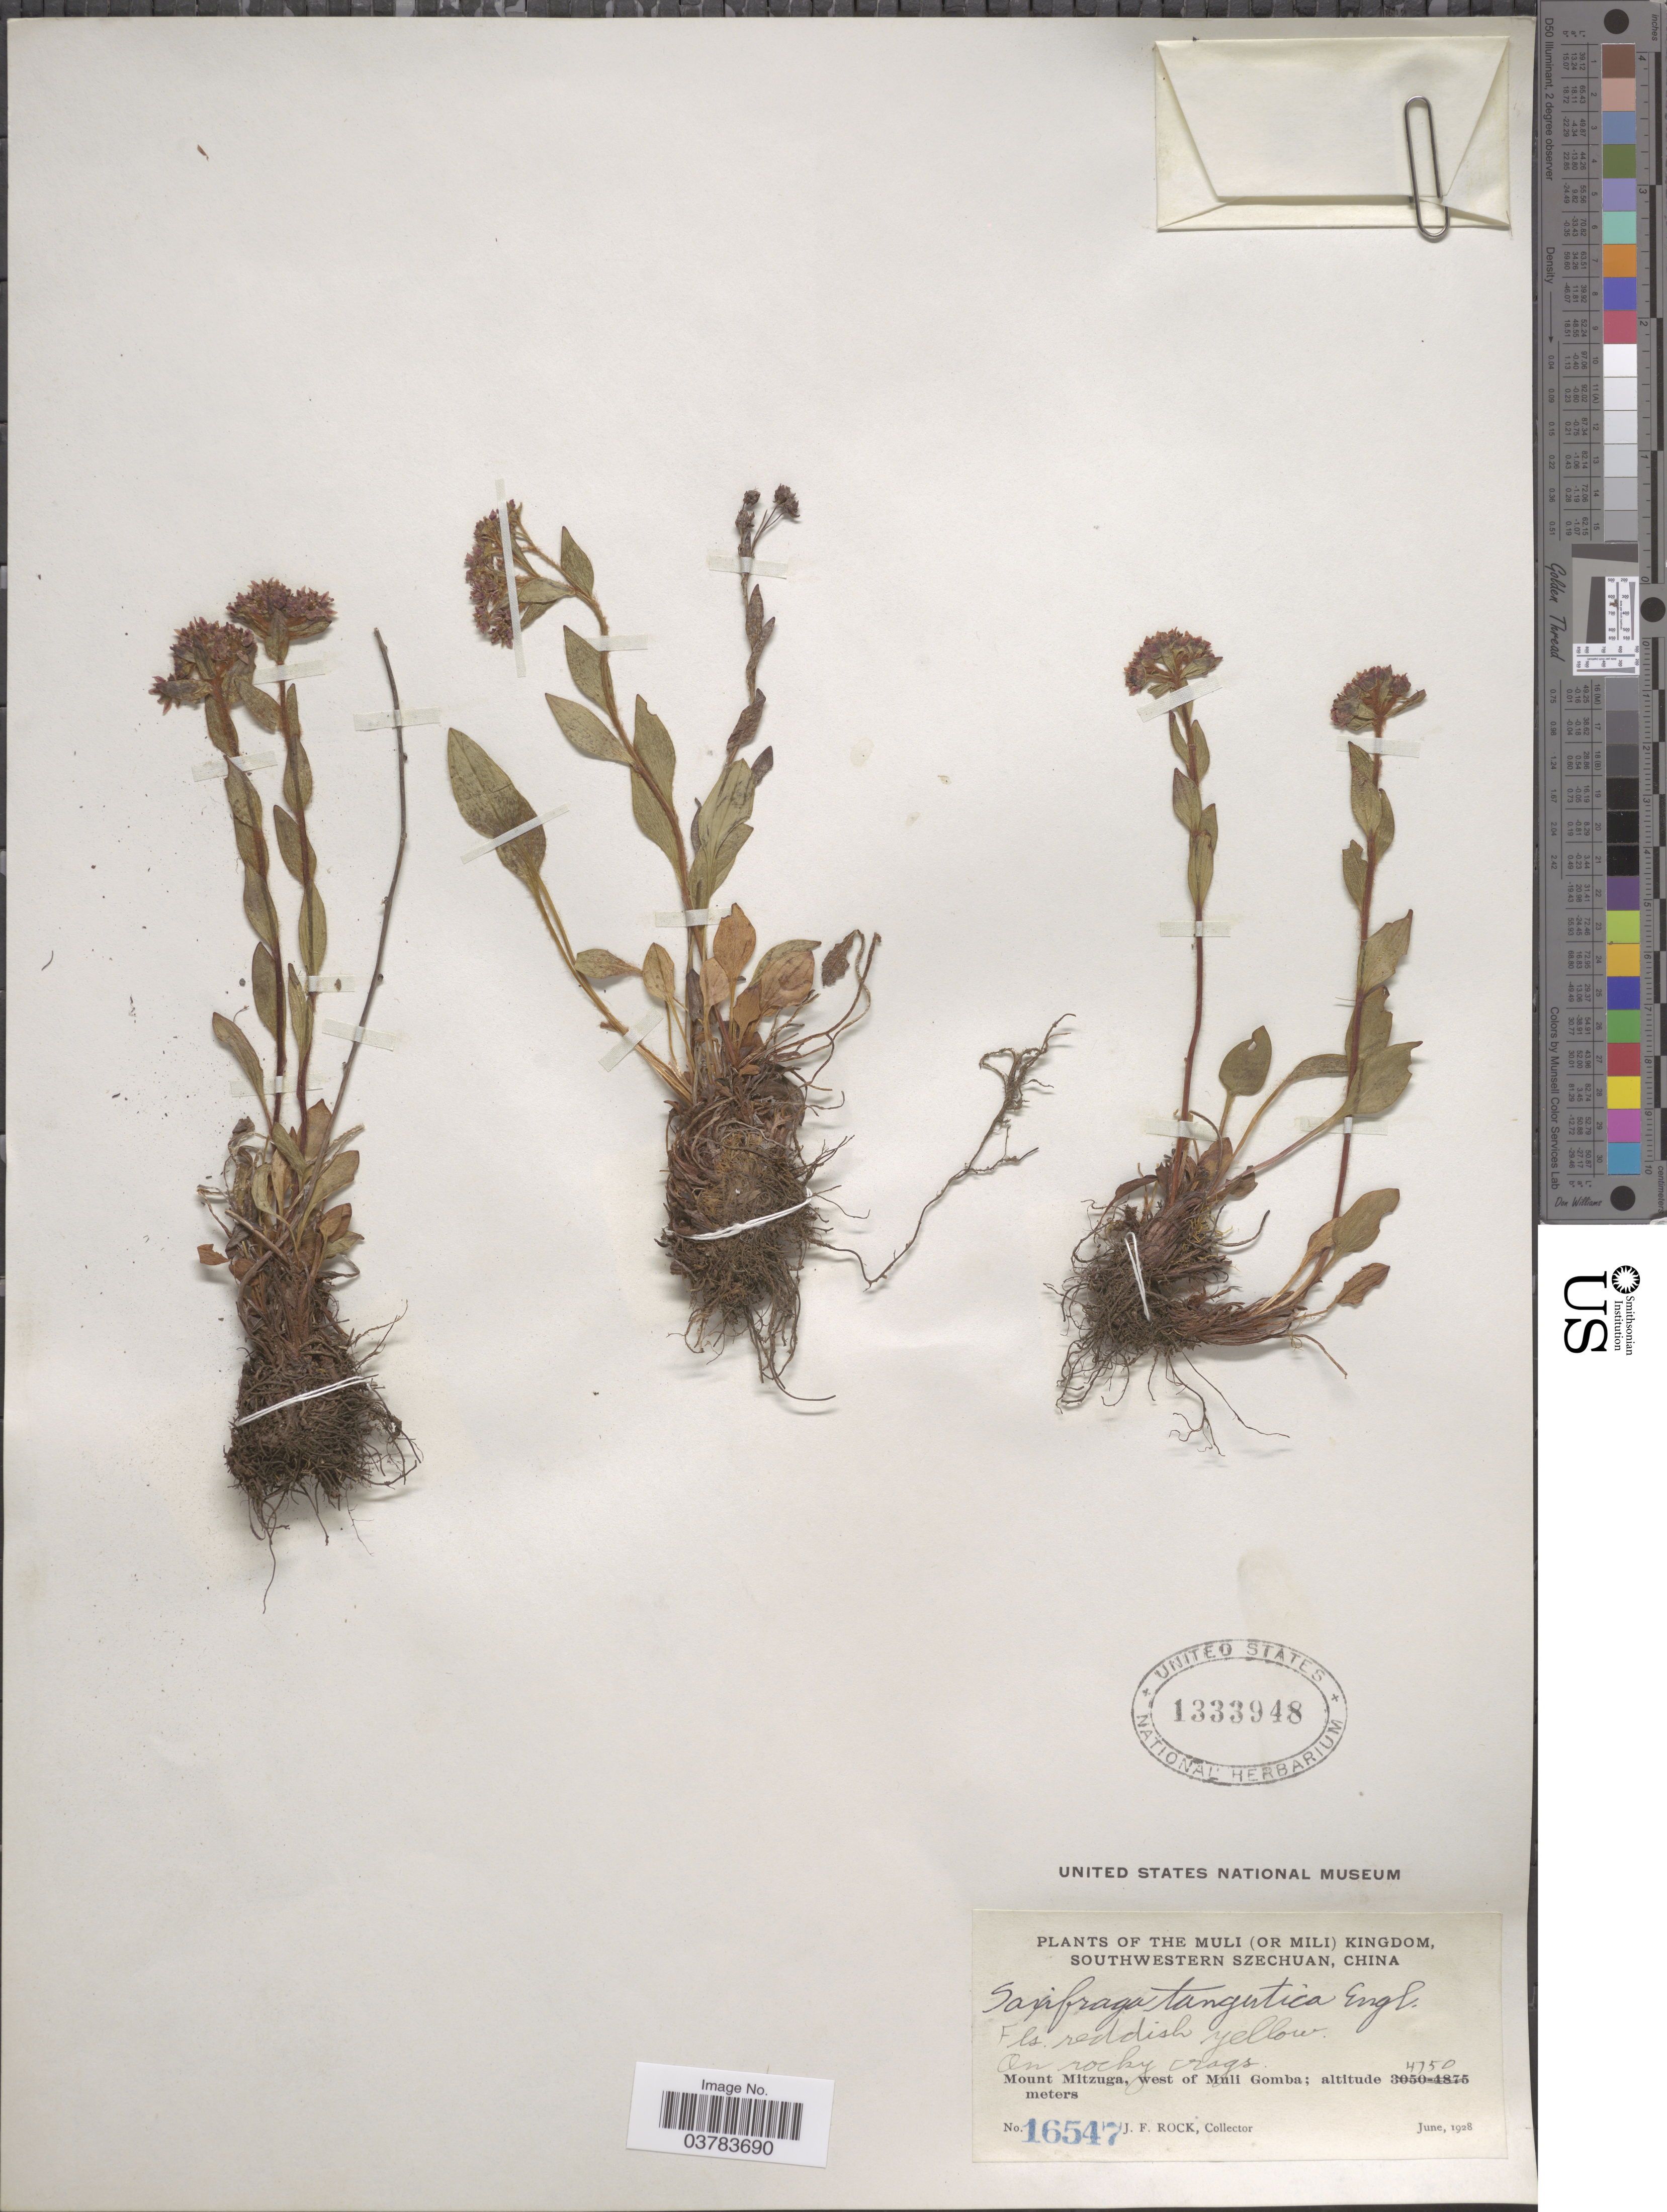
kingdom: Plantae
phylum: Tracheophyta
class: Magnoliopsida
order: Saxifragales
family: Saxifragaceae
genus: Saxifraga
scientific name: Saxifraga tangutica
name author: Engl.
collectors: J. Rock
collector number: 16547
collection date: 1928-06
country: China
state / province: Sichuan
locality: The Muli (or Mili) Kingdom, Southwestern Szechuan. On rocky crags. Mount Mitzuga, west of Muli Gomba.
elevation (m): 4750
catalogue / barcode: US 1333948